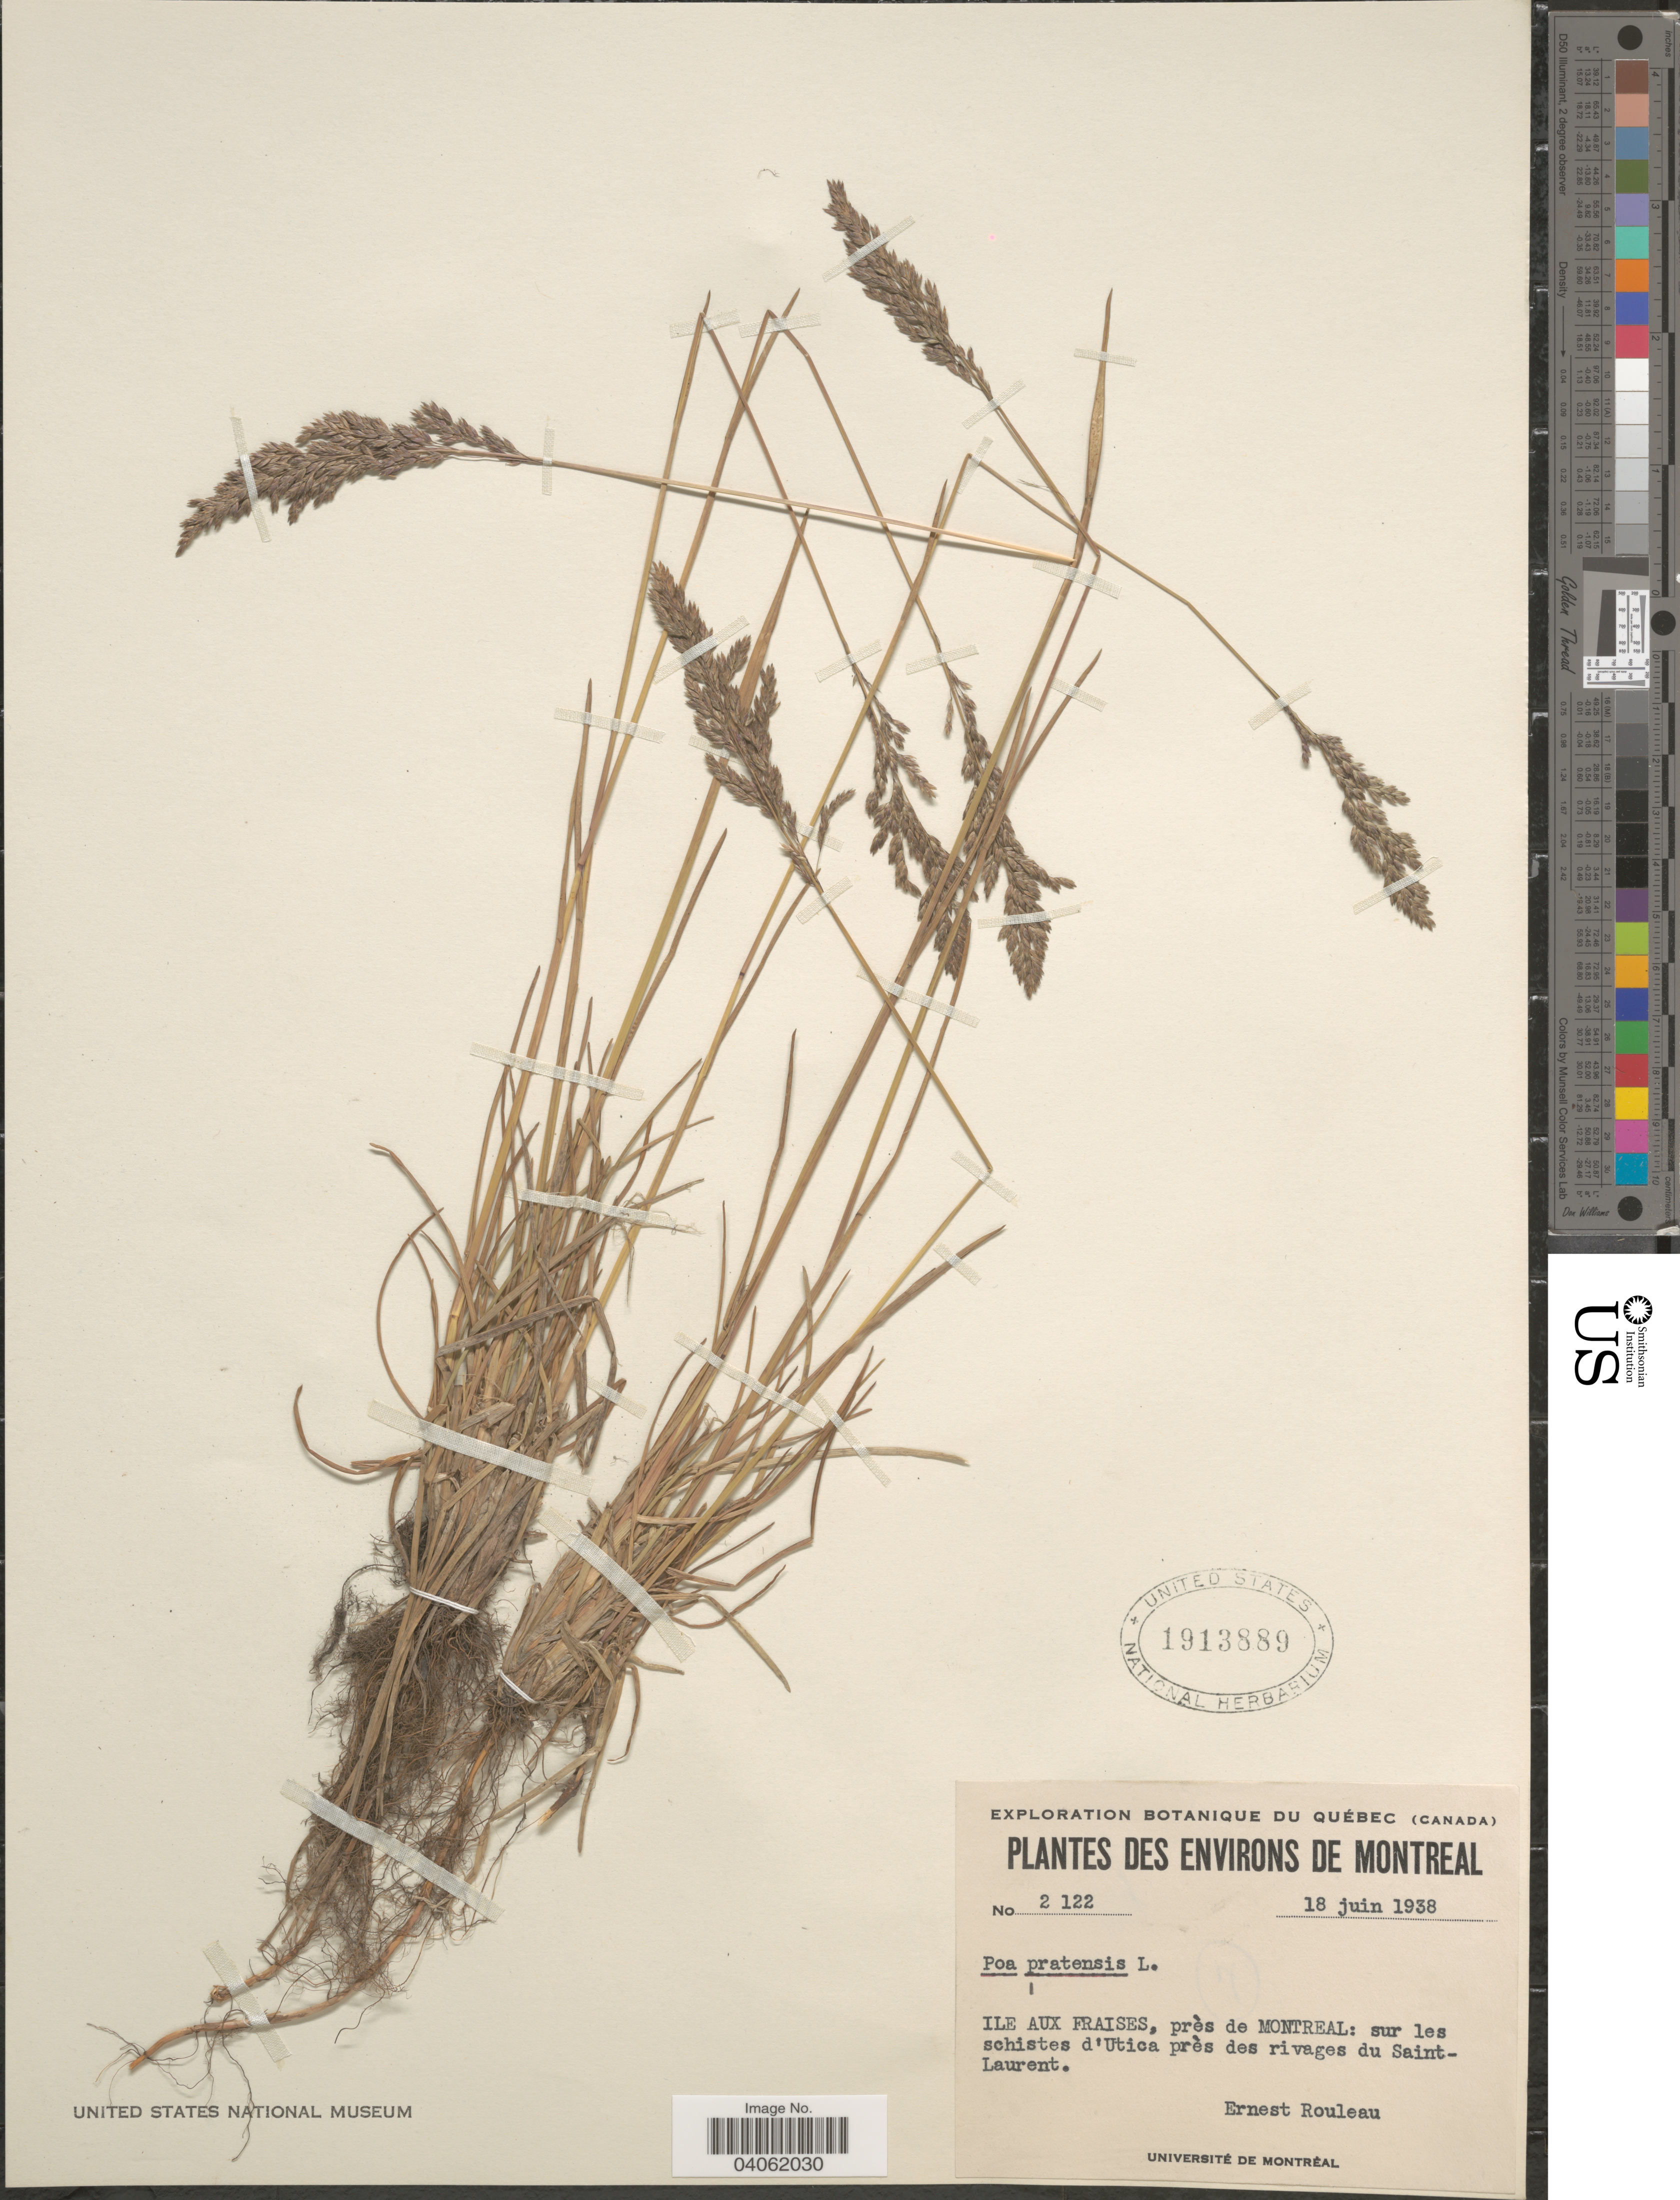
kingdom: Plantae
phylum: Tracheophyta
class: Liliopsida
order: Poales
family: Poaceae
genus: Poa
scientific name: Poa pratensis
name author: L.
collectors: J. Rouleau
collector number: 2122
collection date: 1938-06-18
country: Canada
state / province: Quebec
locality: Environs de Montreal. Ile aux Fraises, près de Montreal: sur les schistes d'Utica près des rivages du Saint-Laurent.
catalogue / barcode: US 1913889